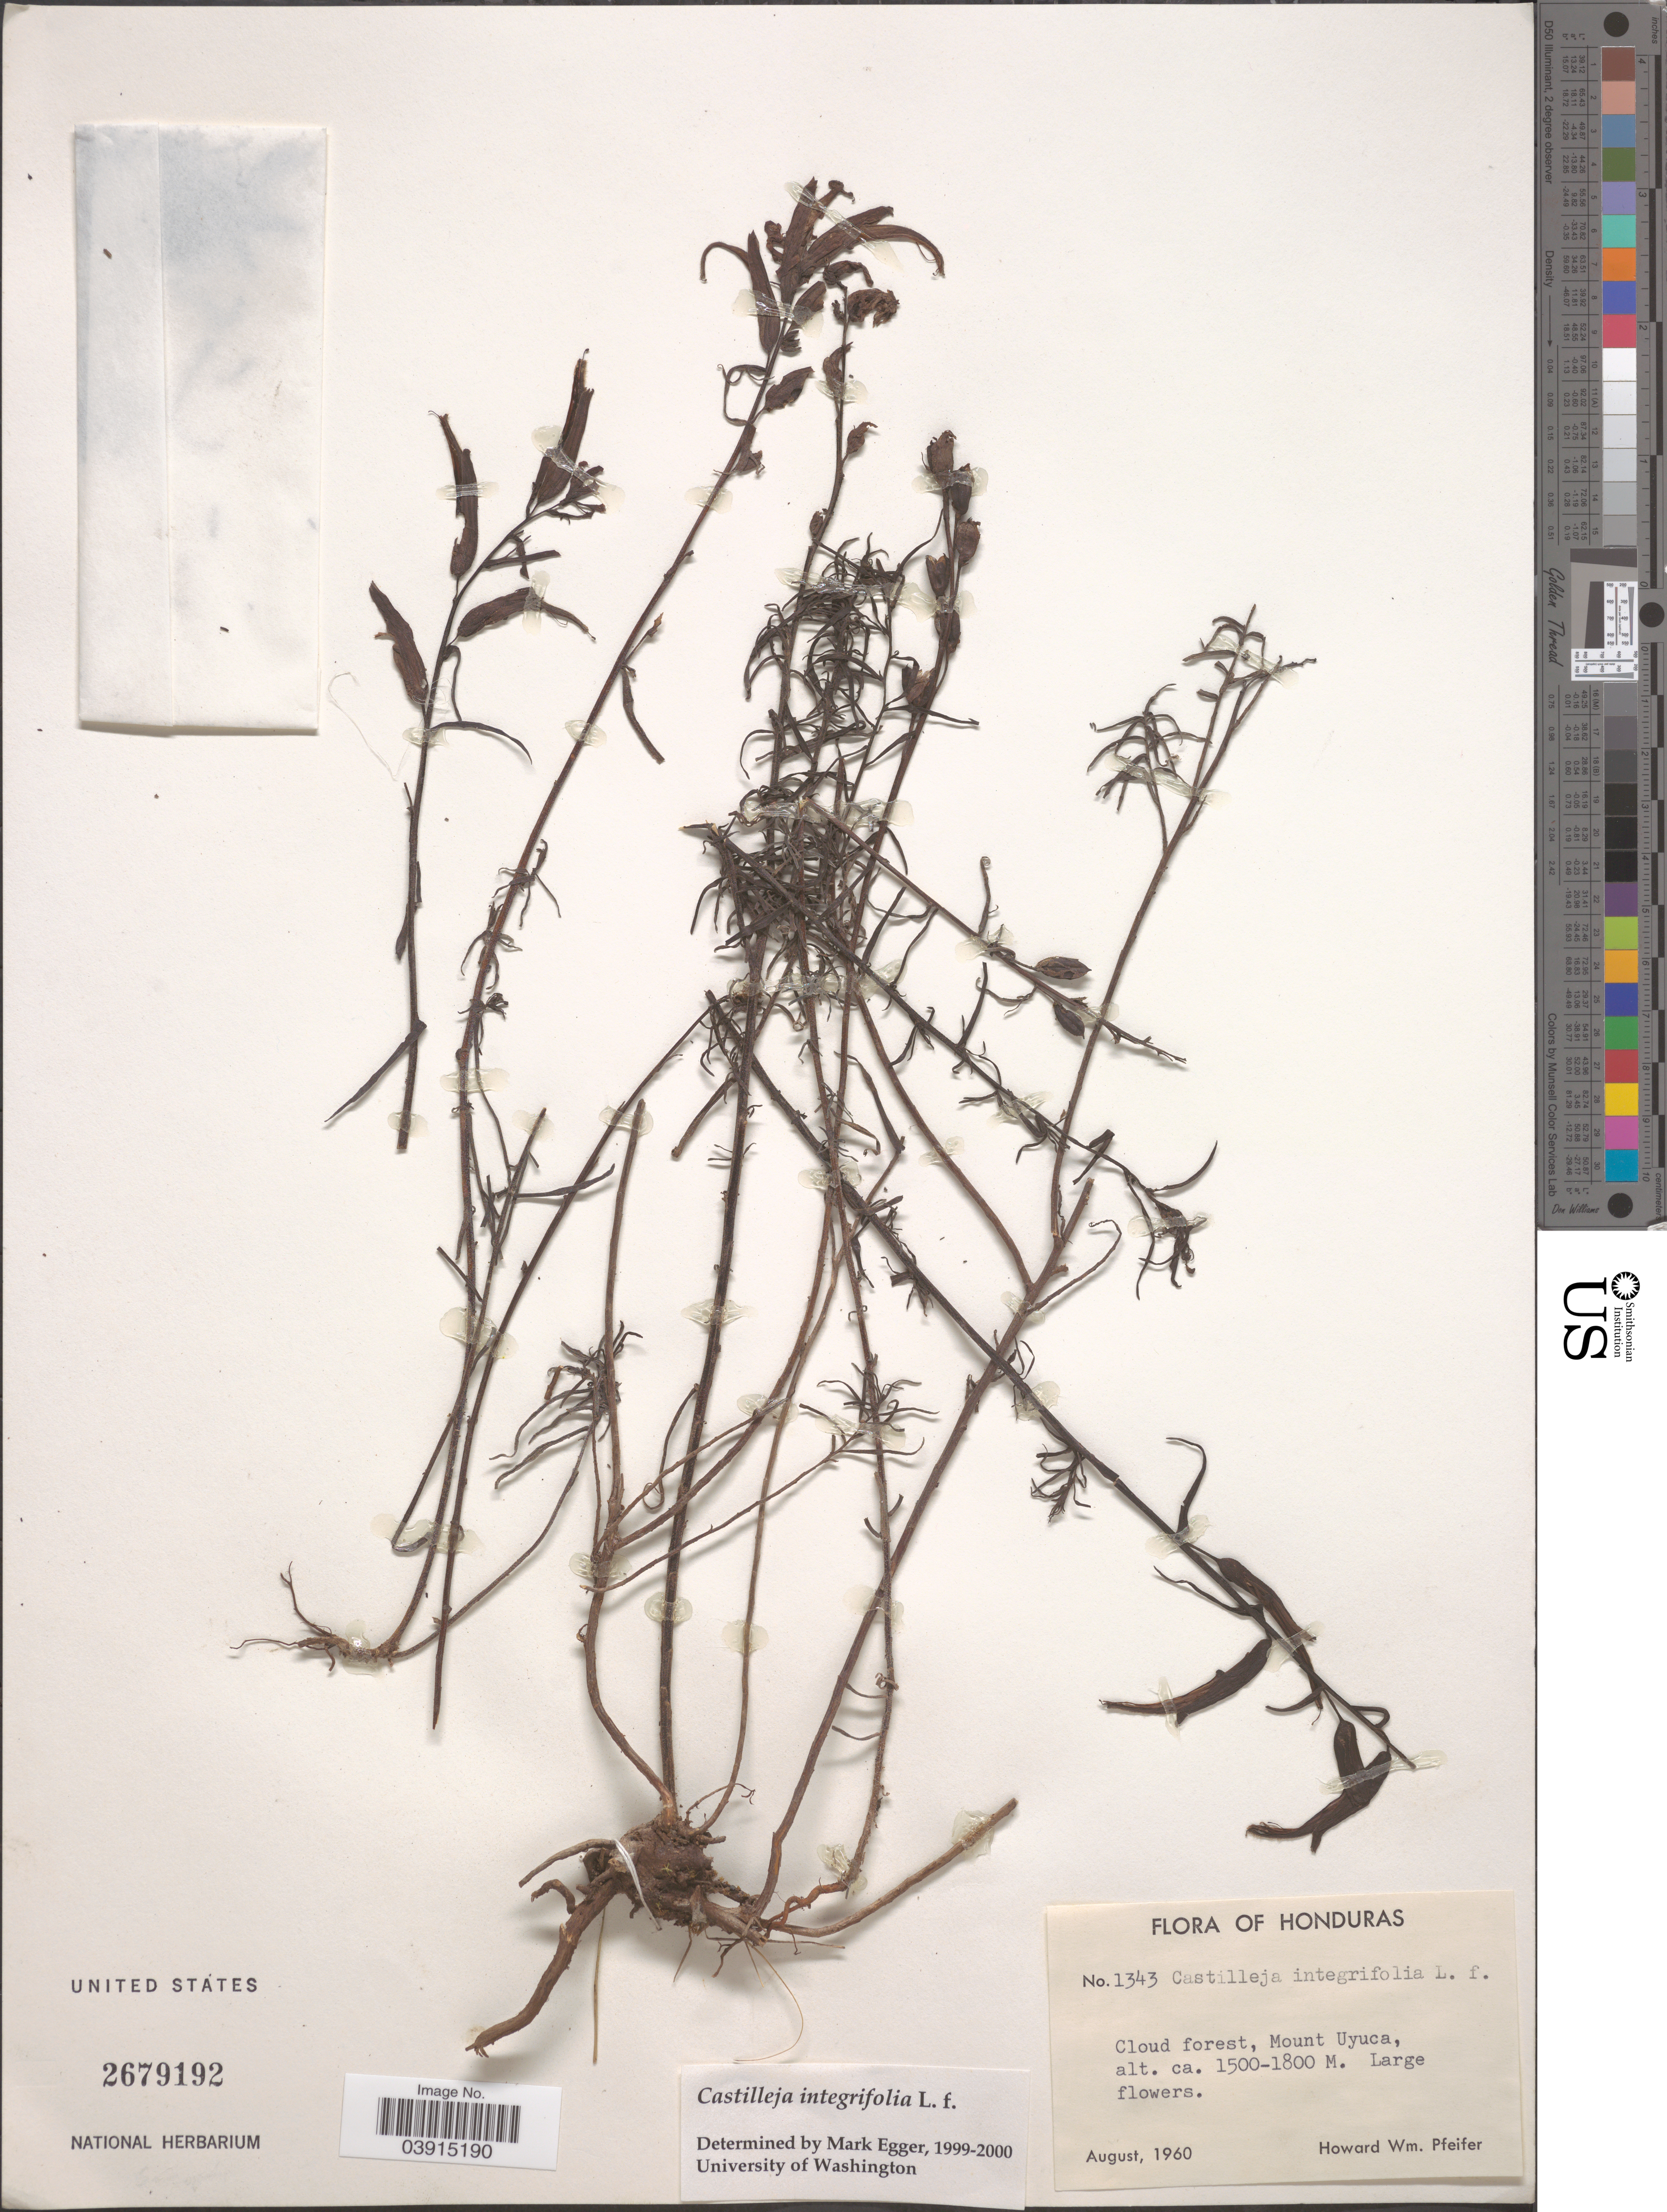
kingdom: Plantae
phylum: Tracheophyta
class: Magnoliopsida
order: Lamiales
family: Orobanchaceae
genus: Castilleja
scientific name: Castilleja integrifolia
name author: L. f.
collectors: H. W. Pfeifer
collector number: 1343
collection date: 1960-08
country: Honduras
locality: Mount Uyuca.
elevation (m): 1500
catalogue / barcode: US 2679192